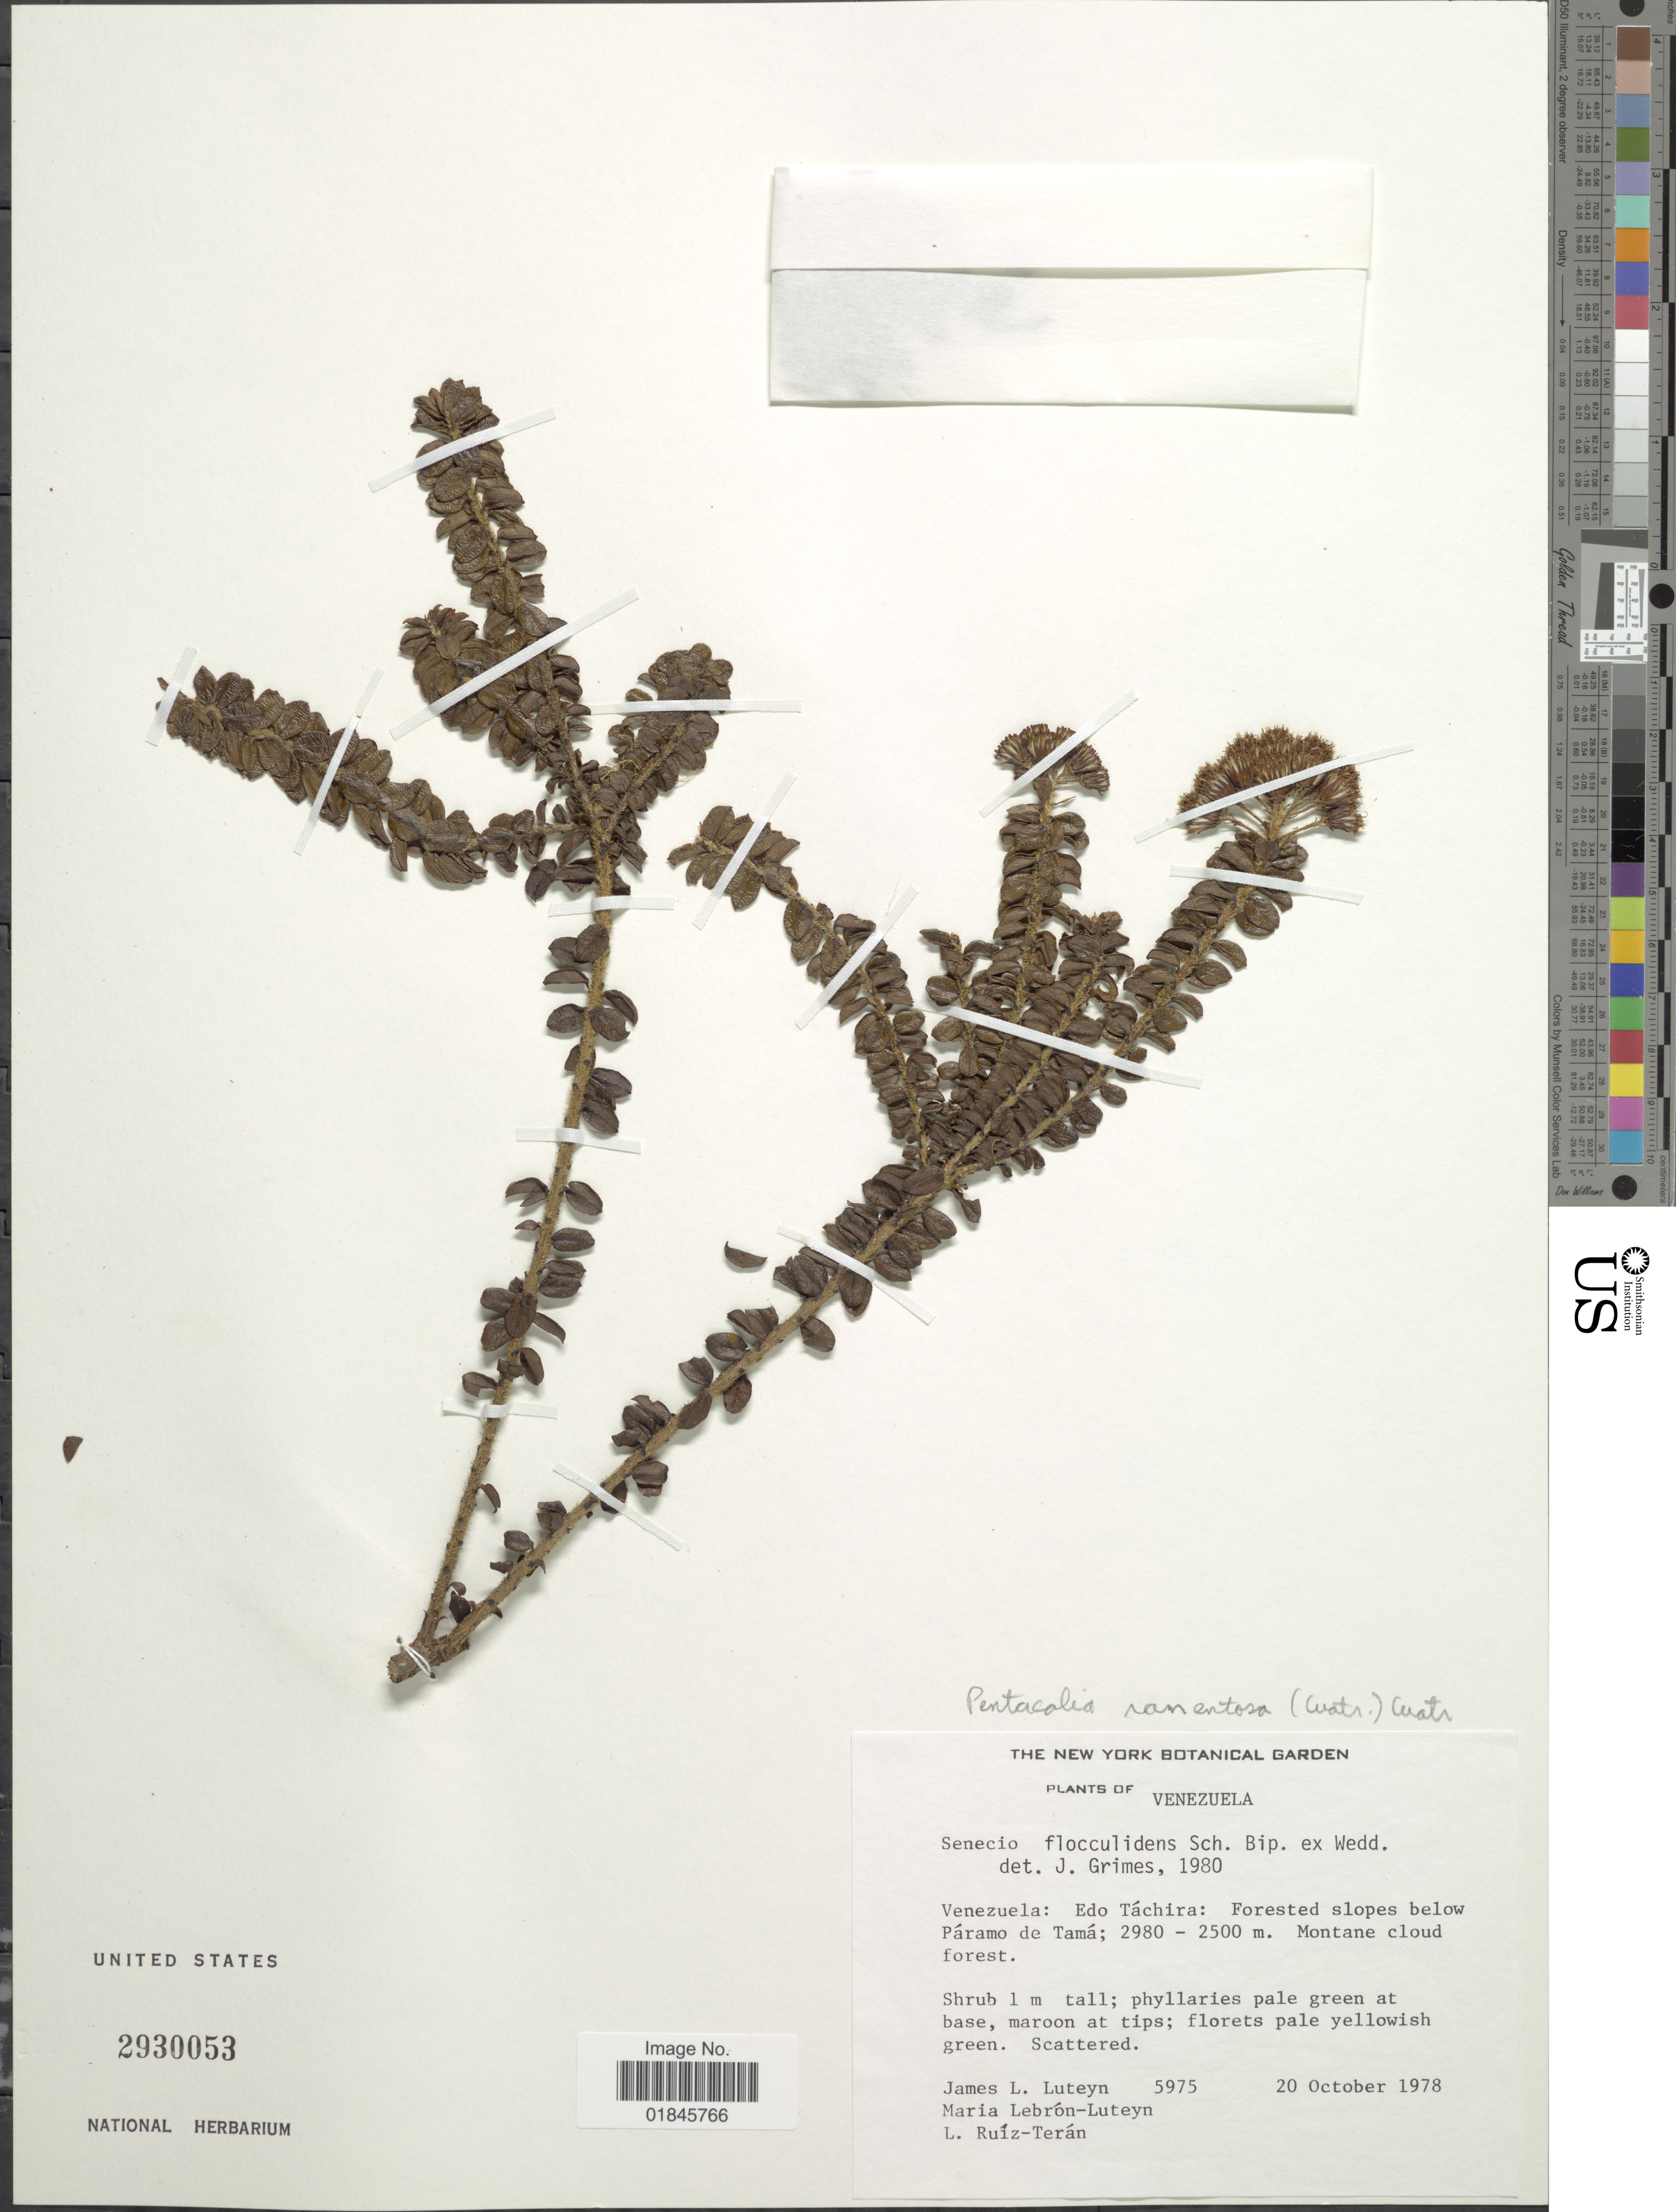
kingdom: Plantae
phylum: Tracheophyta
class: Magnoliopsida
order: Asterales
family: Asteraceae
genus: Pentacalia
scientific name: Pentacalia ramentosa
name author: (Cuatrec.) Cuatrec.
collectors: J. L. Luteyn, M. L. Lebrón-Luteyn & L. E. Ruíz-Terán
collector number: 5975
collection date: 1978-10-20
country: Venezuela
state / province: Tachira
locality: Venezuela: Edo Táchira: Forested slopes below Páramo de Tamá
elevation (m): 2500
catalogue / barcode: US 2930053